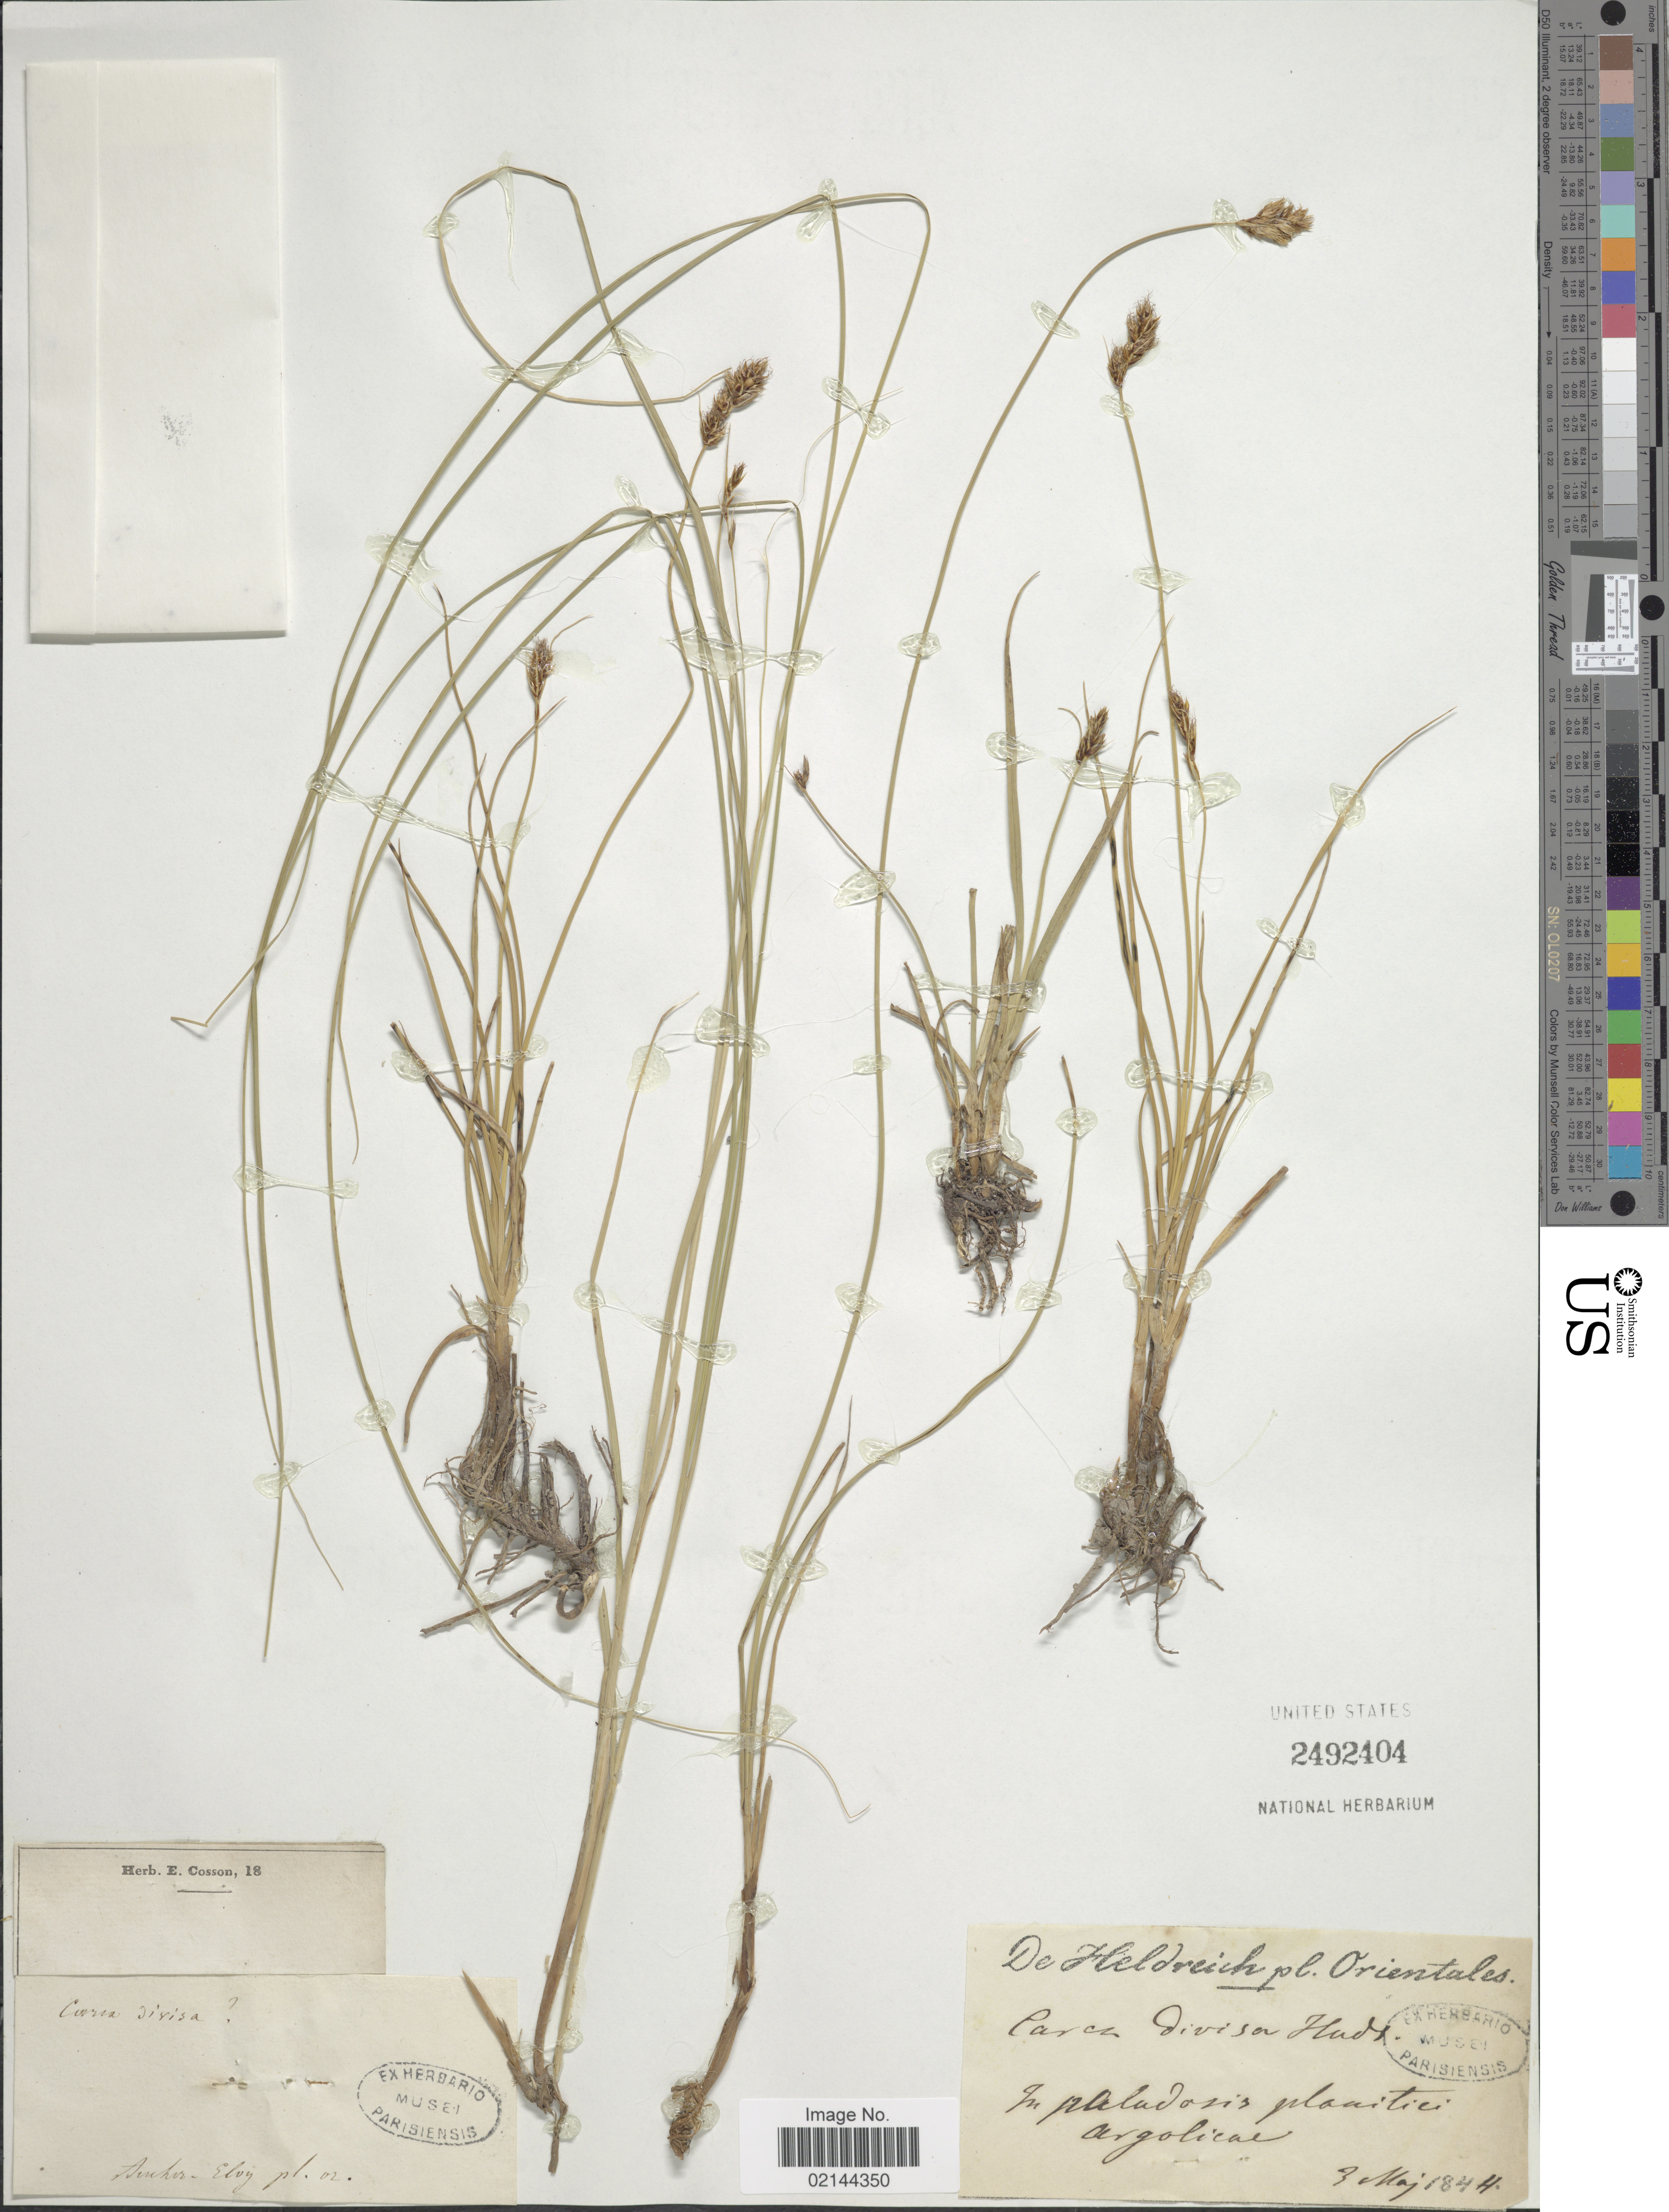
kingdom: Plantae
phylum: Tracheophyta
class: Liliopsida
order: Poales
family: Cyperaceae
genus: Carex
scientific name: Carex divisa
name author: Huds.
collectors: -. De Heldreich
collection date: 1844-05-03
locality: Orientales. In paludosis planitici argolicae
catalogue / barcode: US 2492404